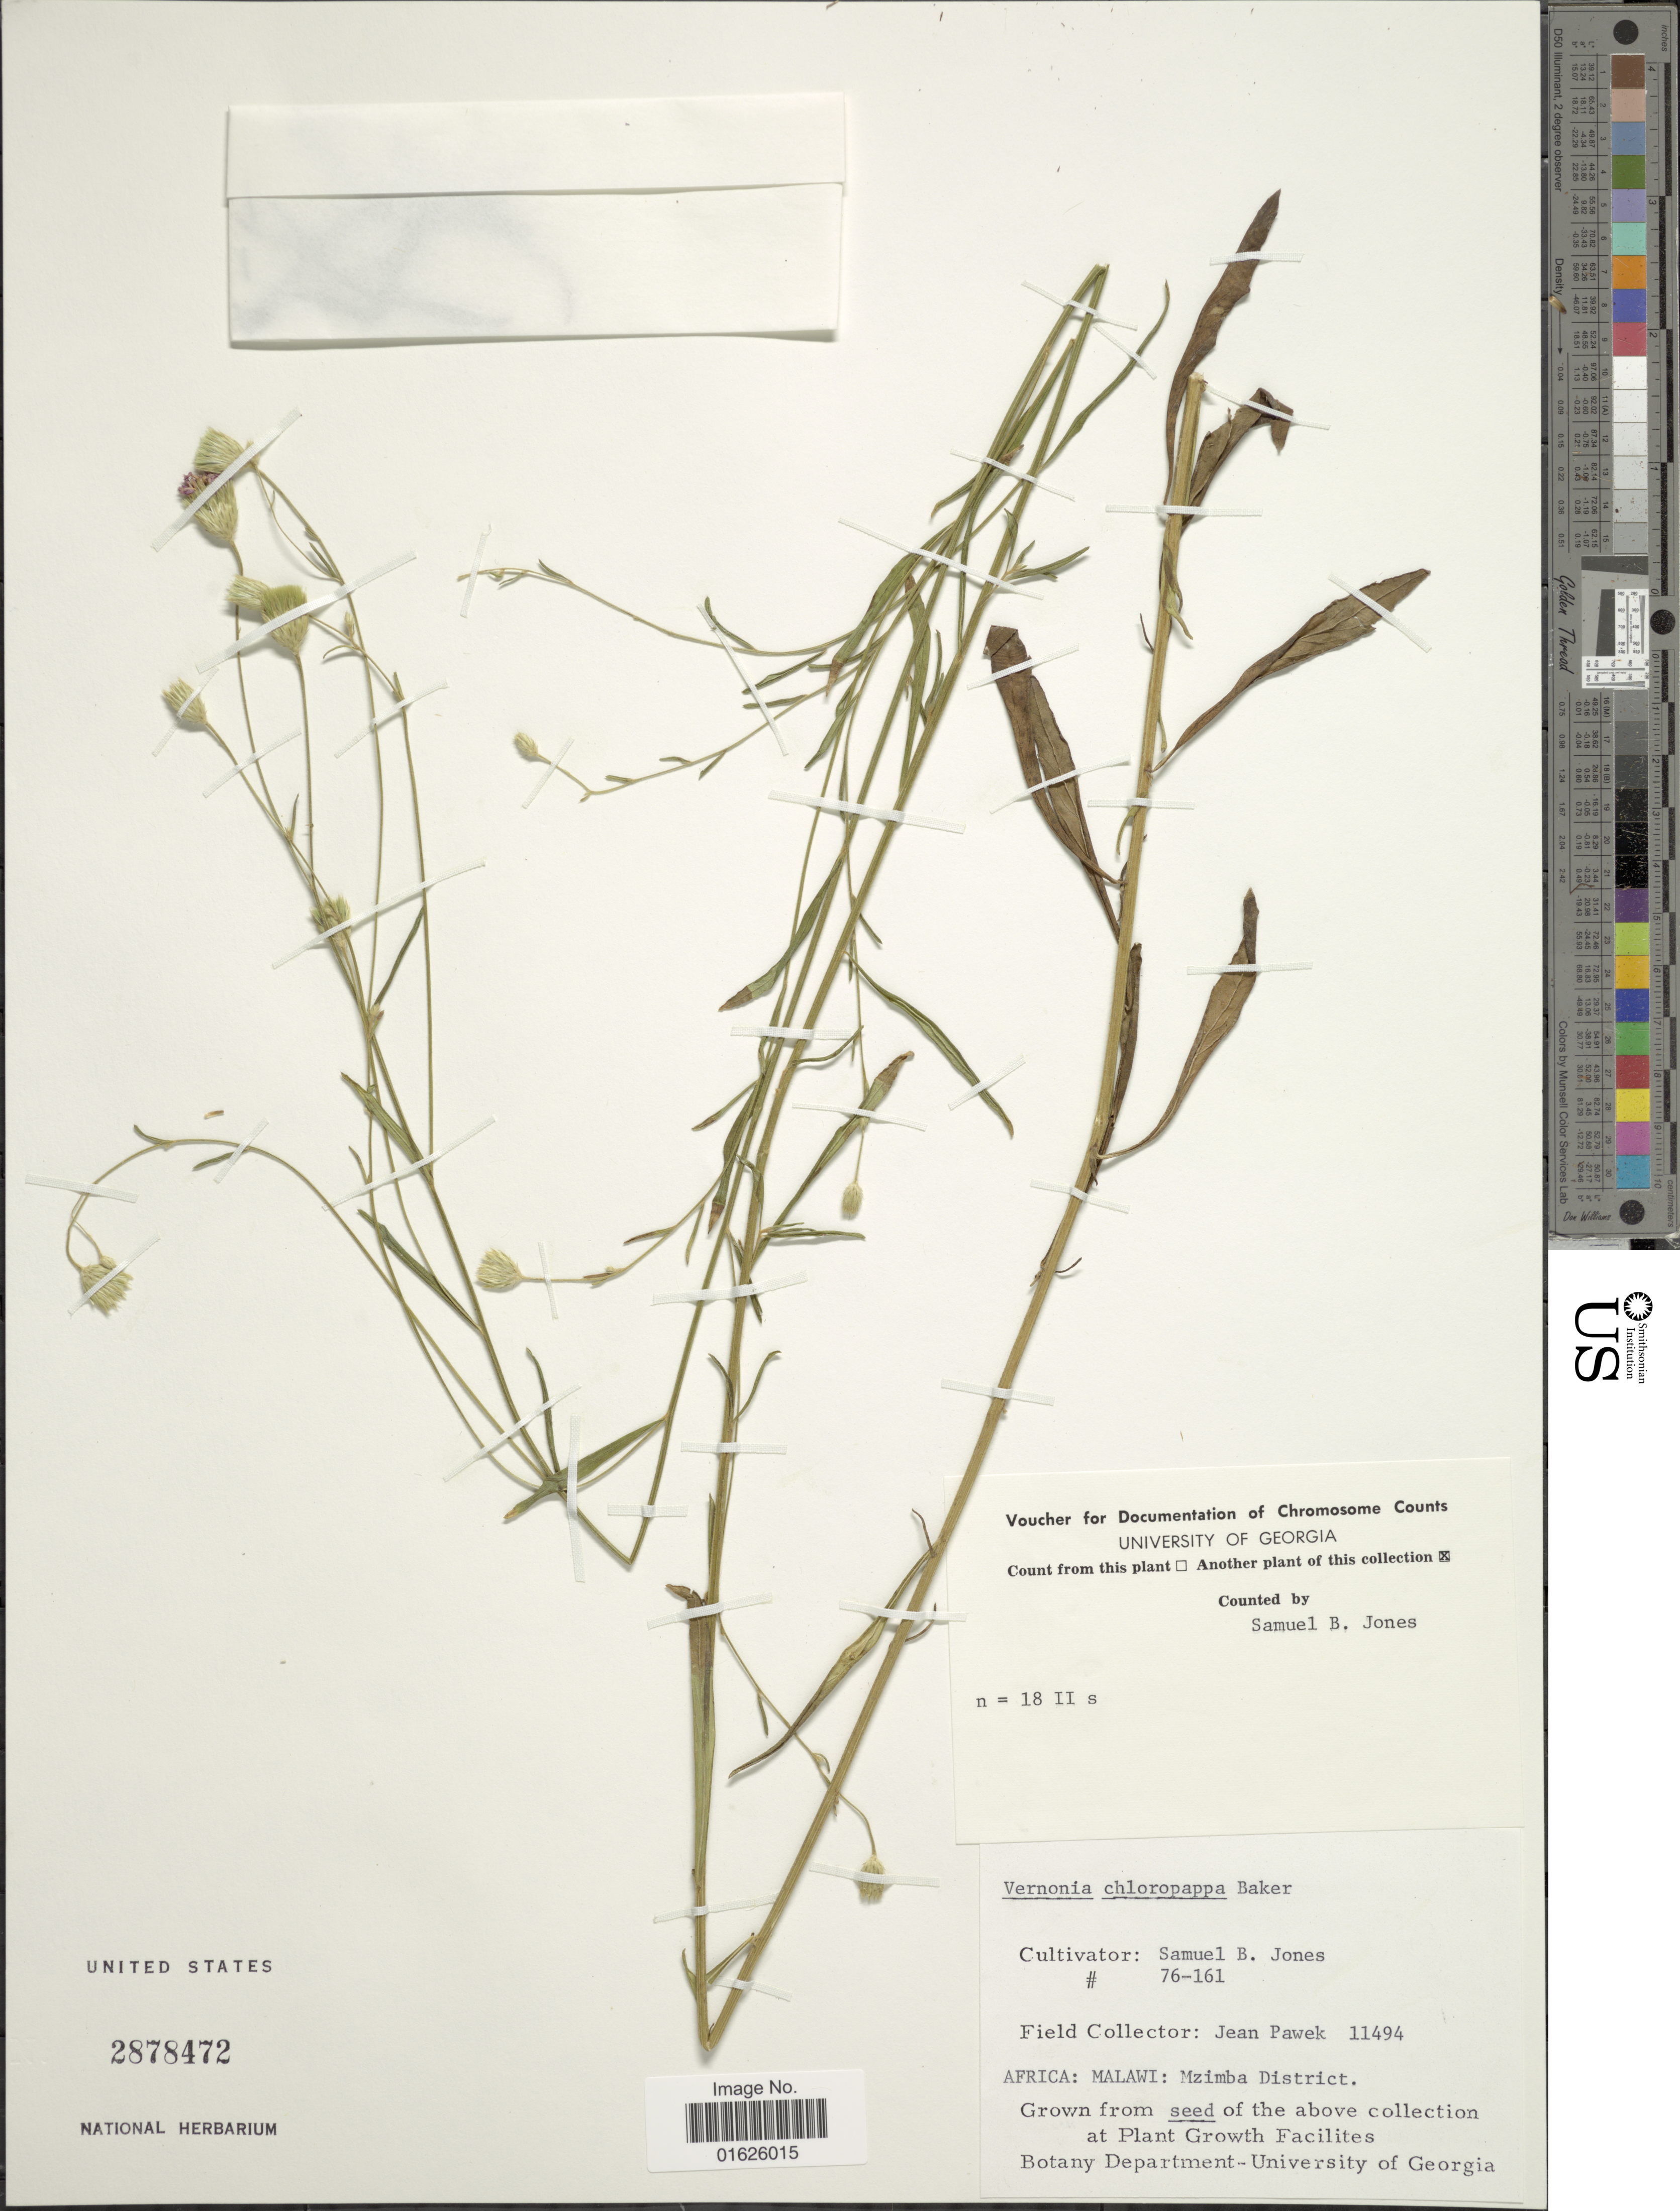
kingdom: Plantae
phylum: Tracheophyta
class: Magnoliopsida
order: Asterales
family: Asteraceae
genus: Polydora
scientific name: Polydora chloropappa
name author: (Baker) H. Rob.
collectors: S. B. Jones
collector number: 76-161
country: United States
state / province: Georgia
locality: Grown from seed at Plant Growth Facilities Botany Department - University of Georgia.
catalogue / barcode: US 2878472